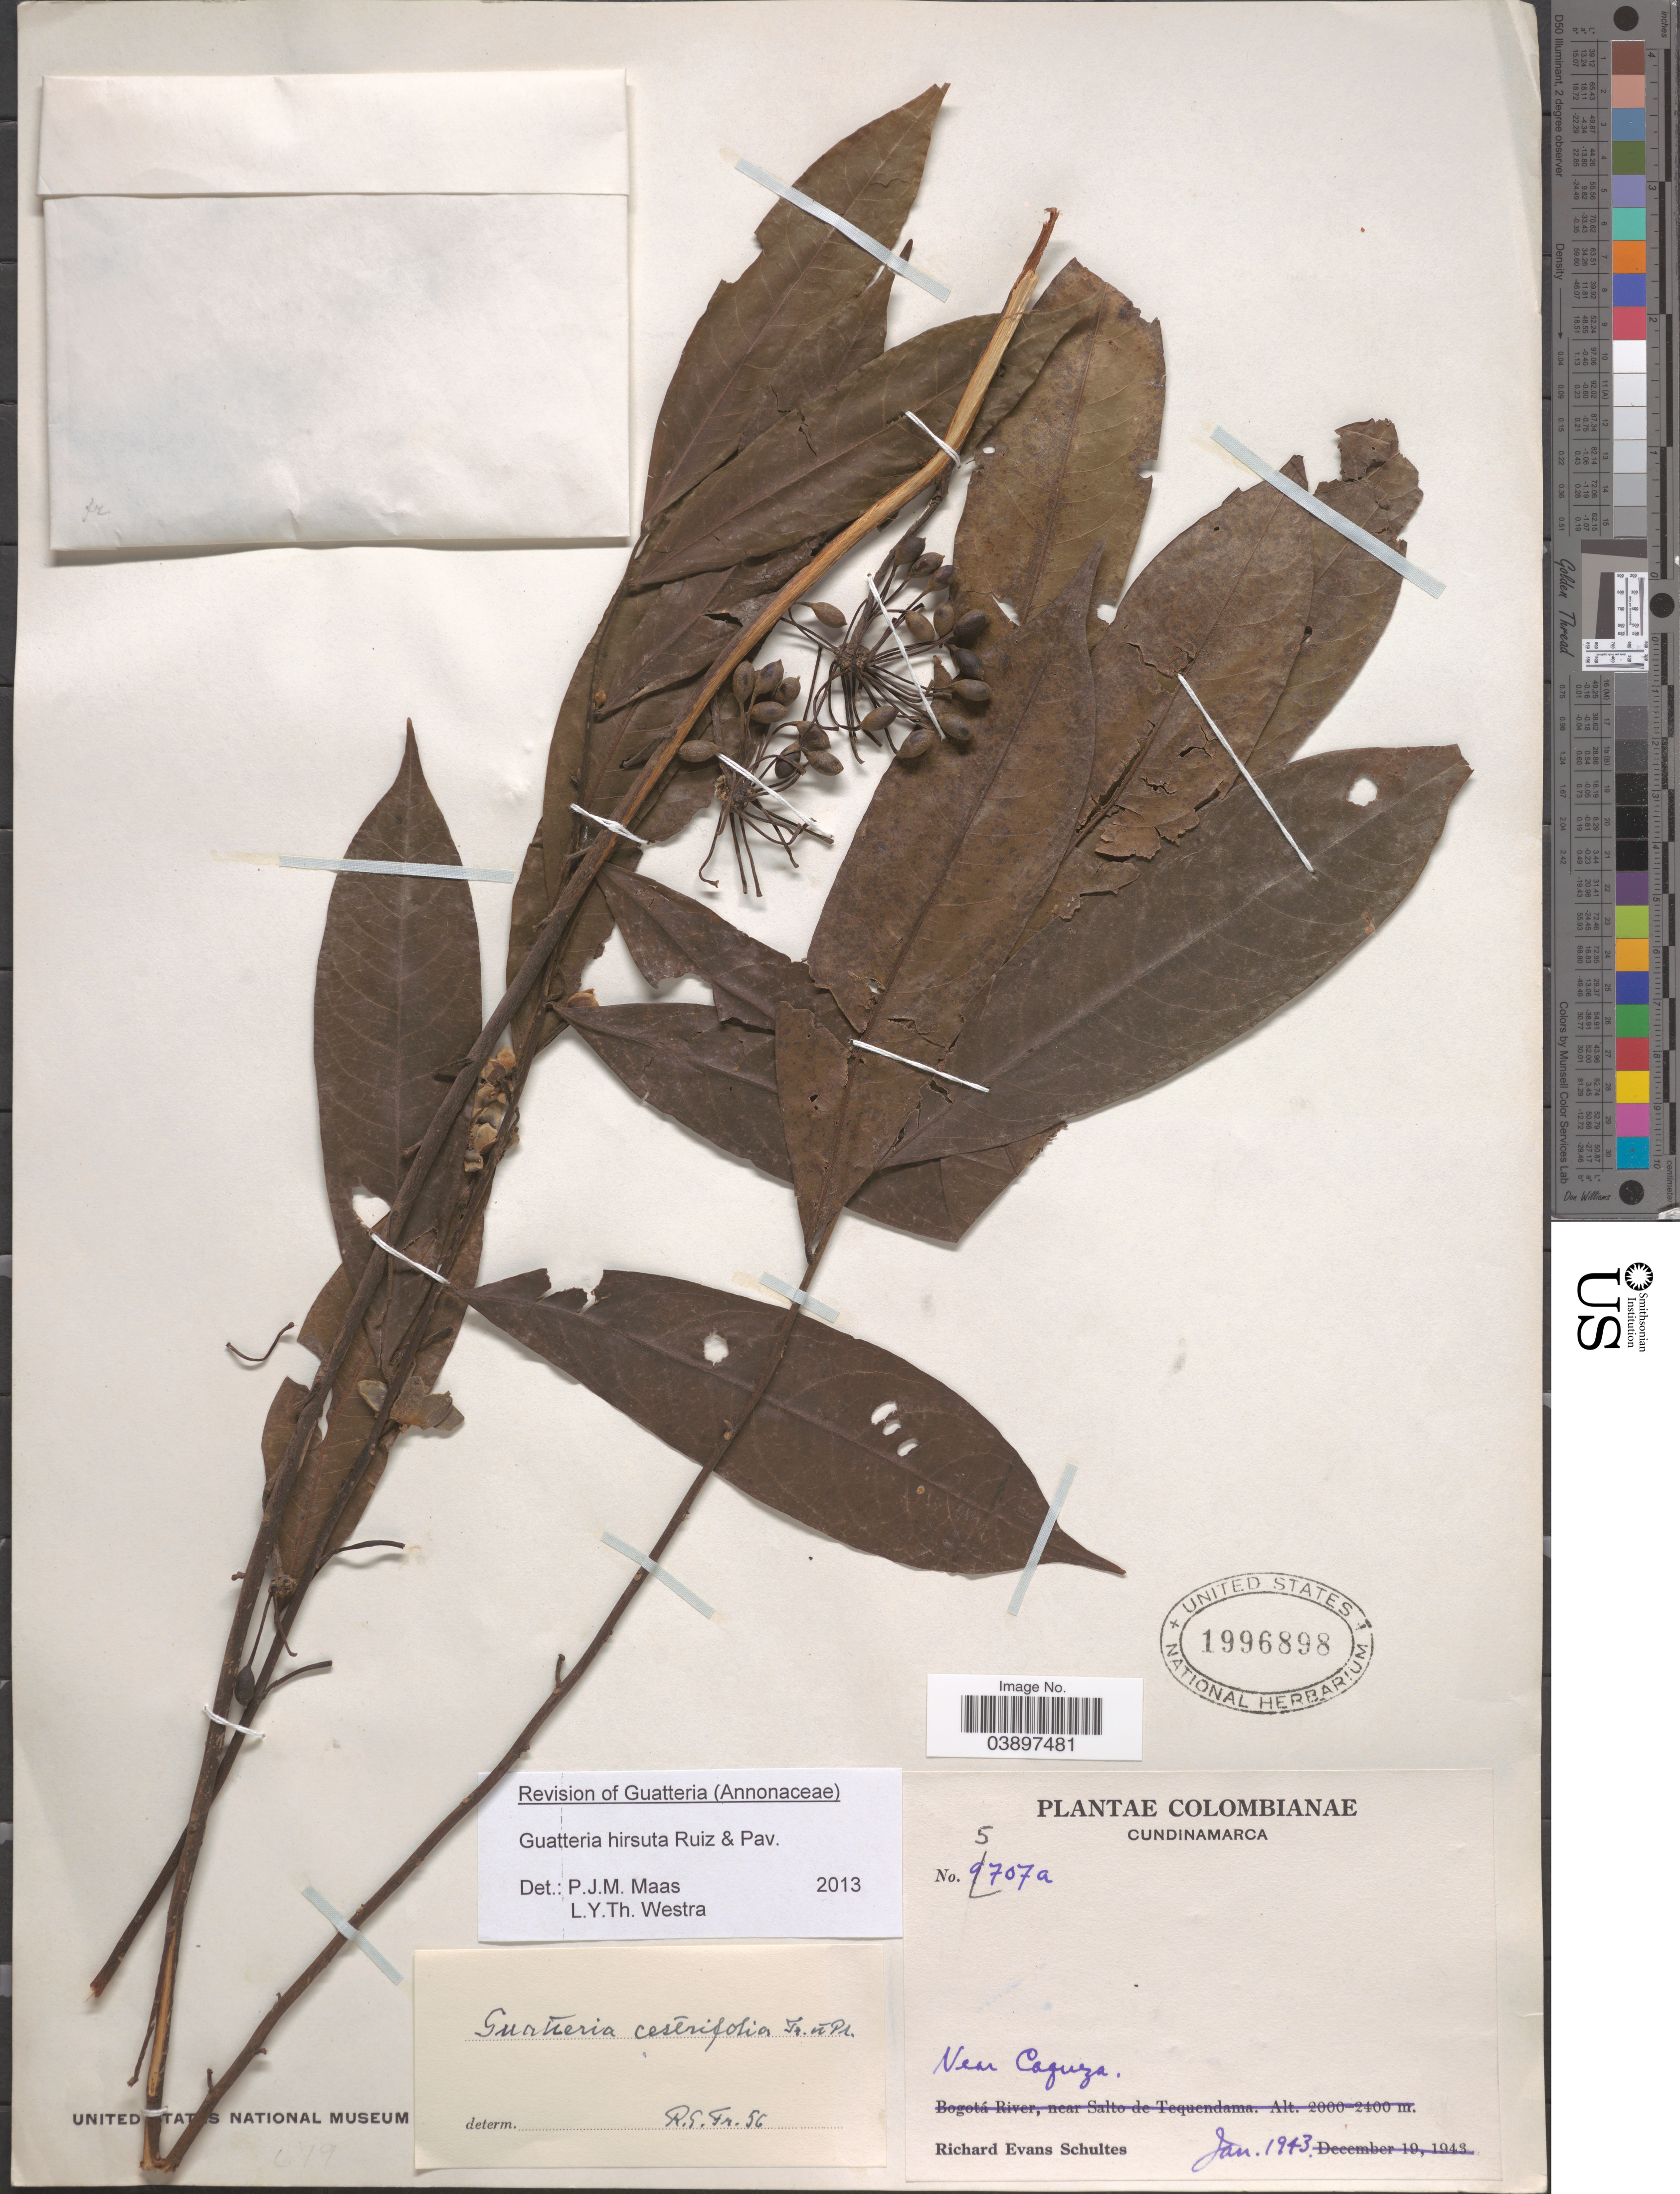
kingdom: Plantae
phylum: Tracheophyta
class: Magnoliopsida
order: Magnoliales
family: Annonaceae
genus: Guatteria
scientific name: Guatteria hirsuta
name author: Ruiz & Pav.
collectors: R. E. Schultes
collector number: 5707a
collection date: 1943-01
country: Colombia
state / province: Cundinamarca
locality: Near Caqueza.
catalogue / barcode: US 1996898